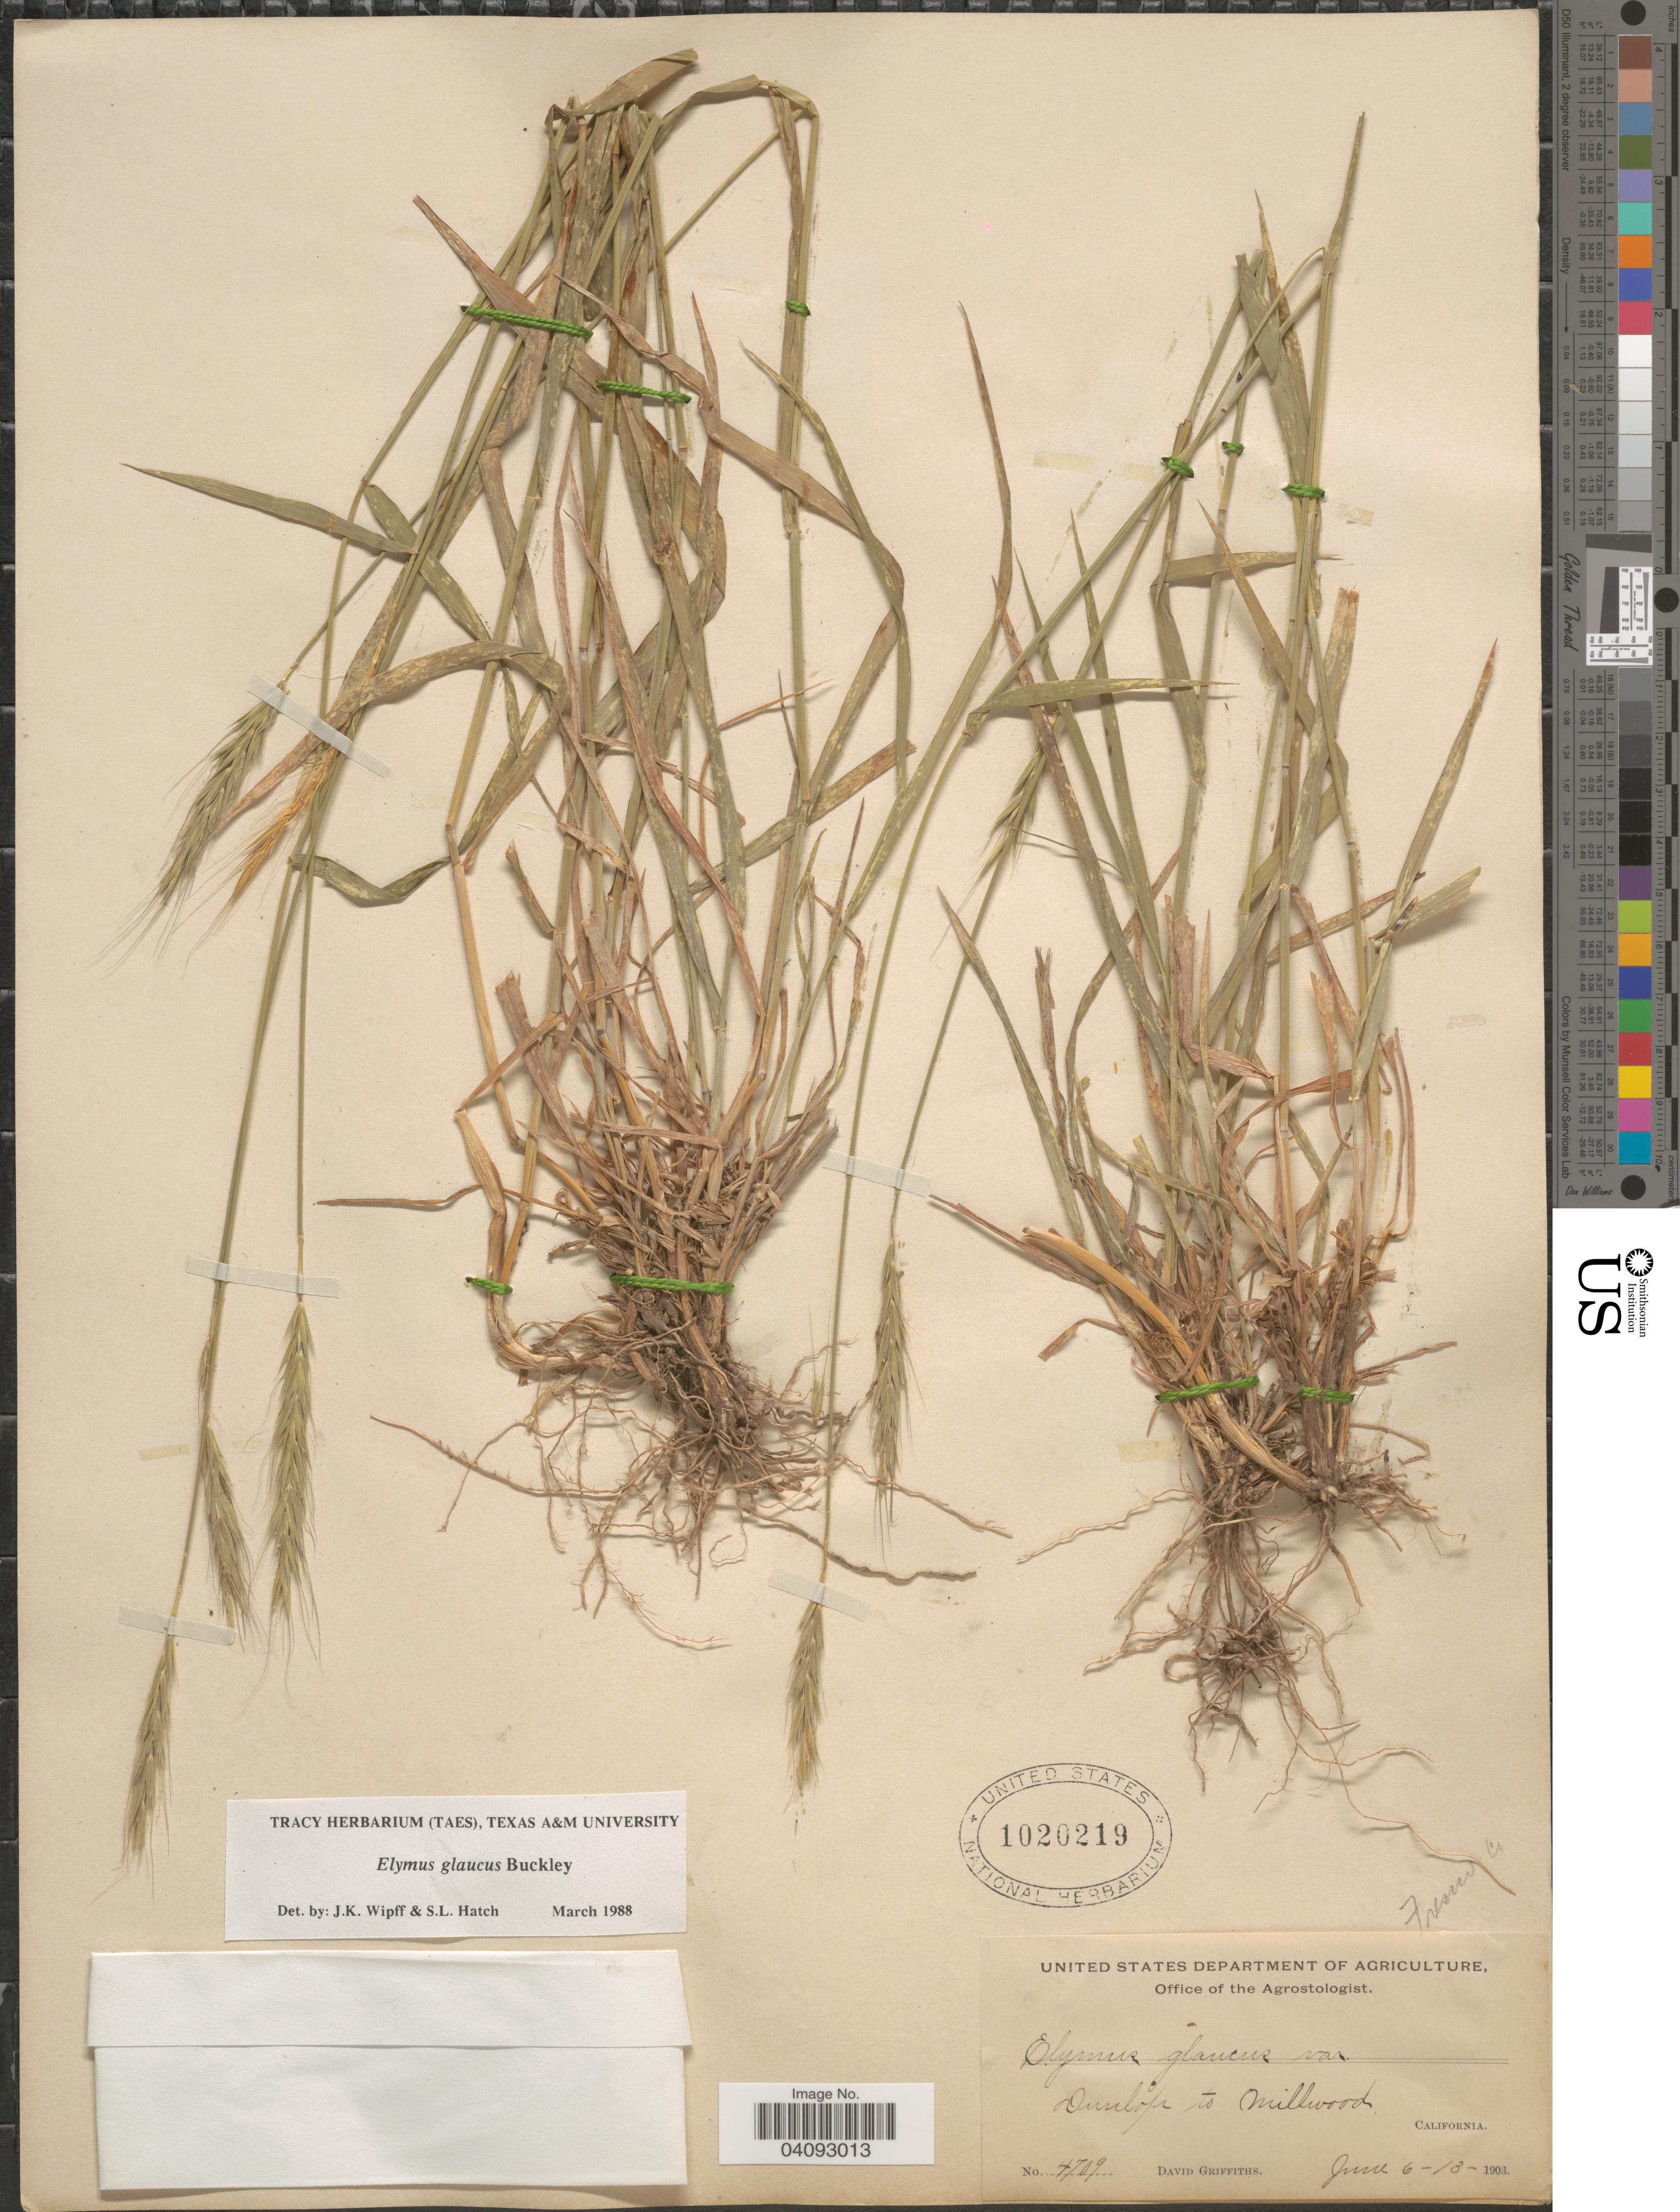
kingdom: Plantae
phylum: Tracheophyta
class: Liliopsida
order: Poales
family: Poaceae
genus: Elymus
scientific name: Elymus glaucus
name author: Buckley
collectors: D. Griffiths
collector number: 4709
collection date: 1903-06-06/1903-06-13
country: United States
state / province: California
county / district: Fresno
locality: Dunlop to Millwood.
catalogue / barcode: US 1020219